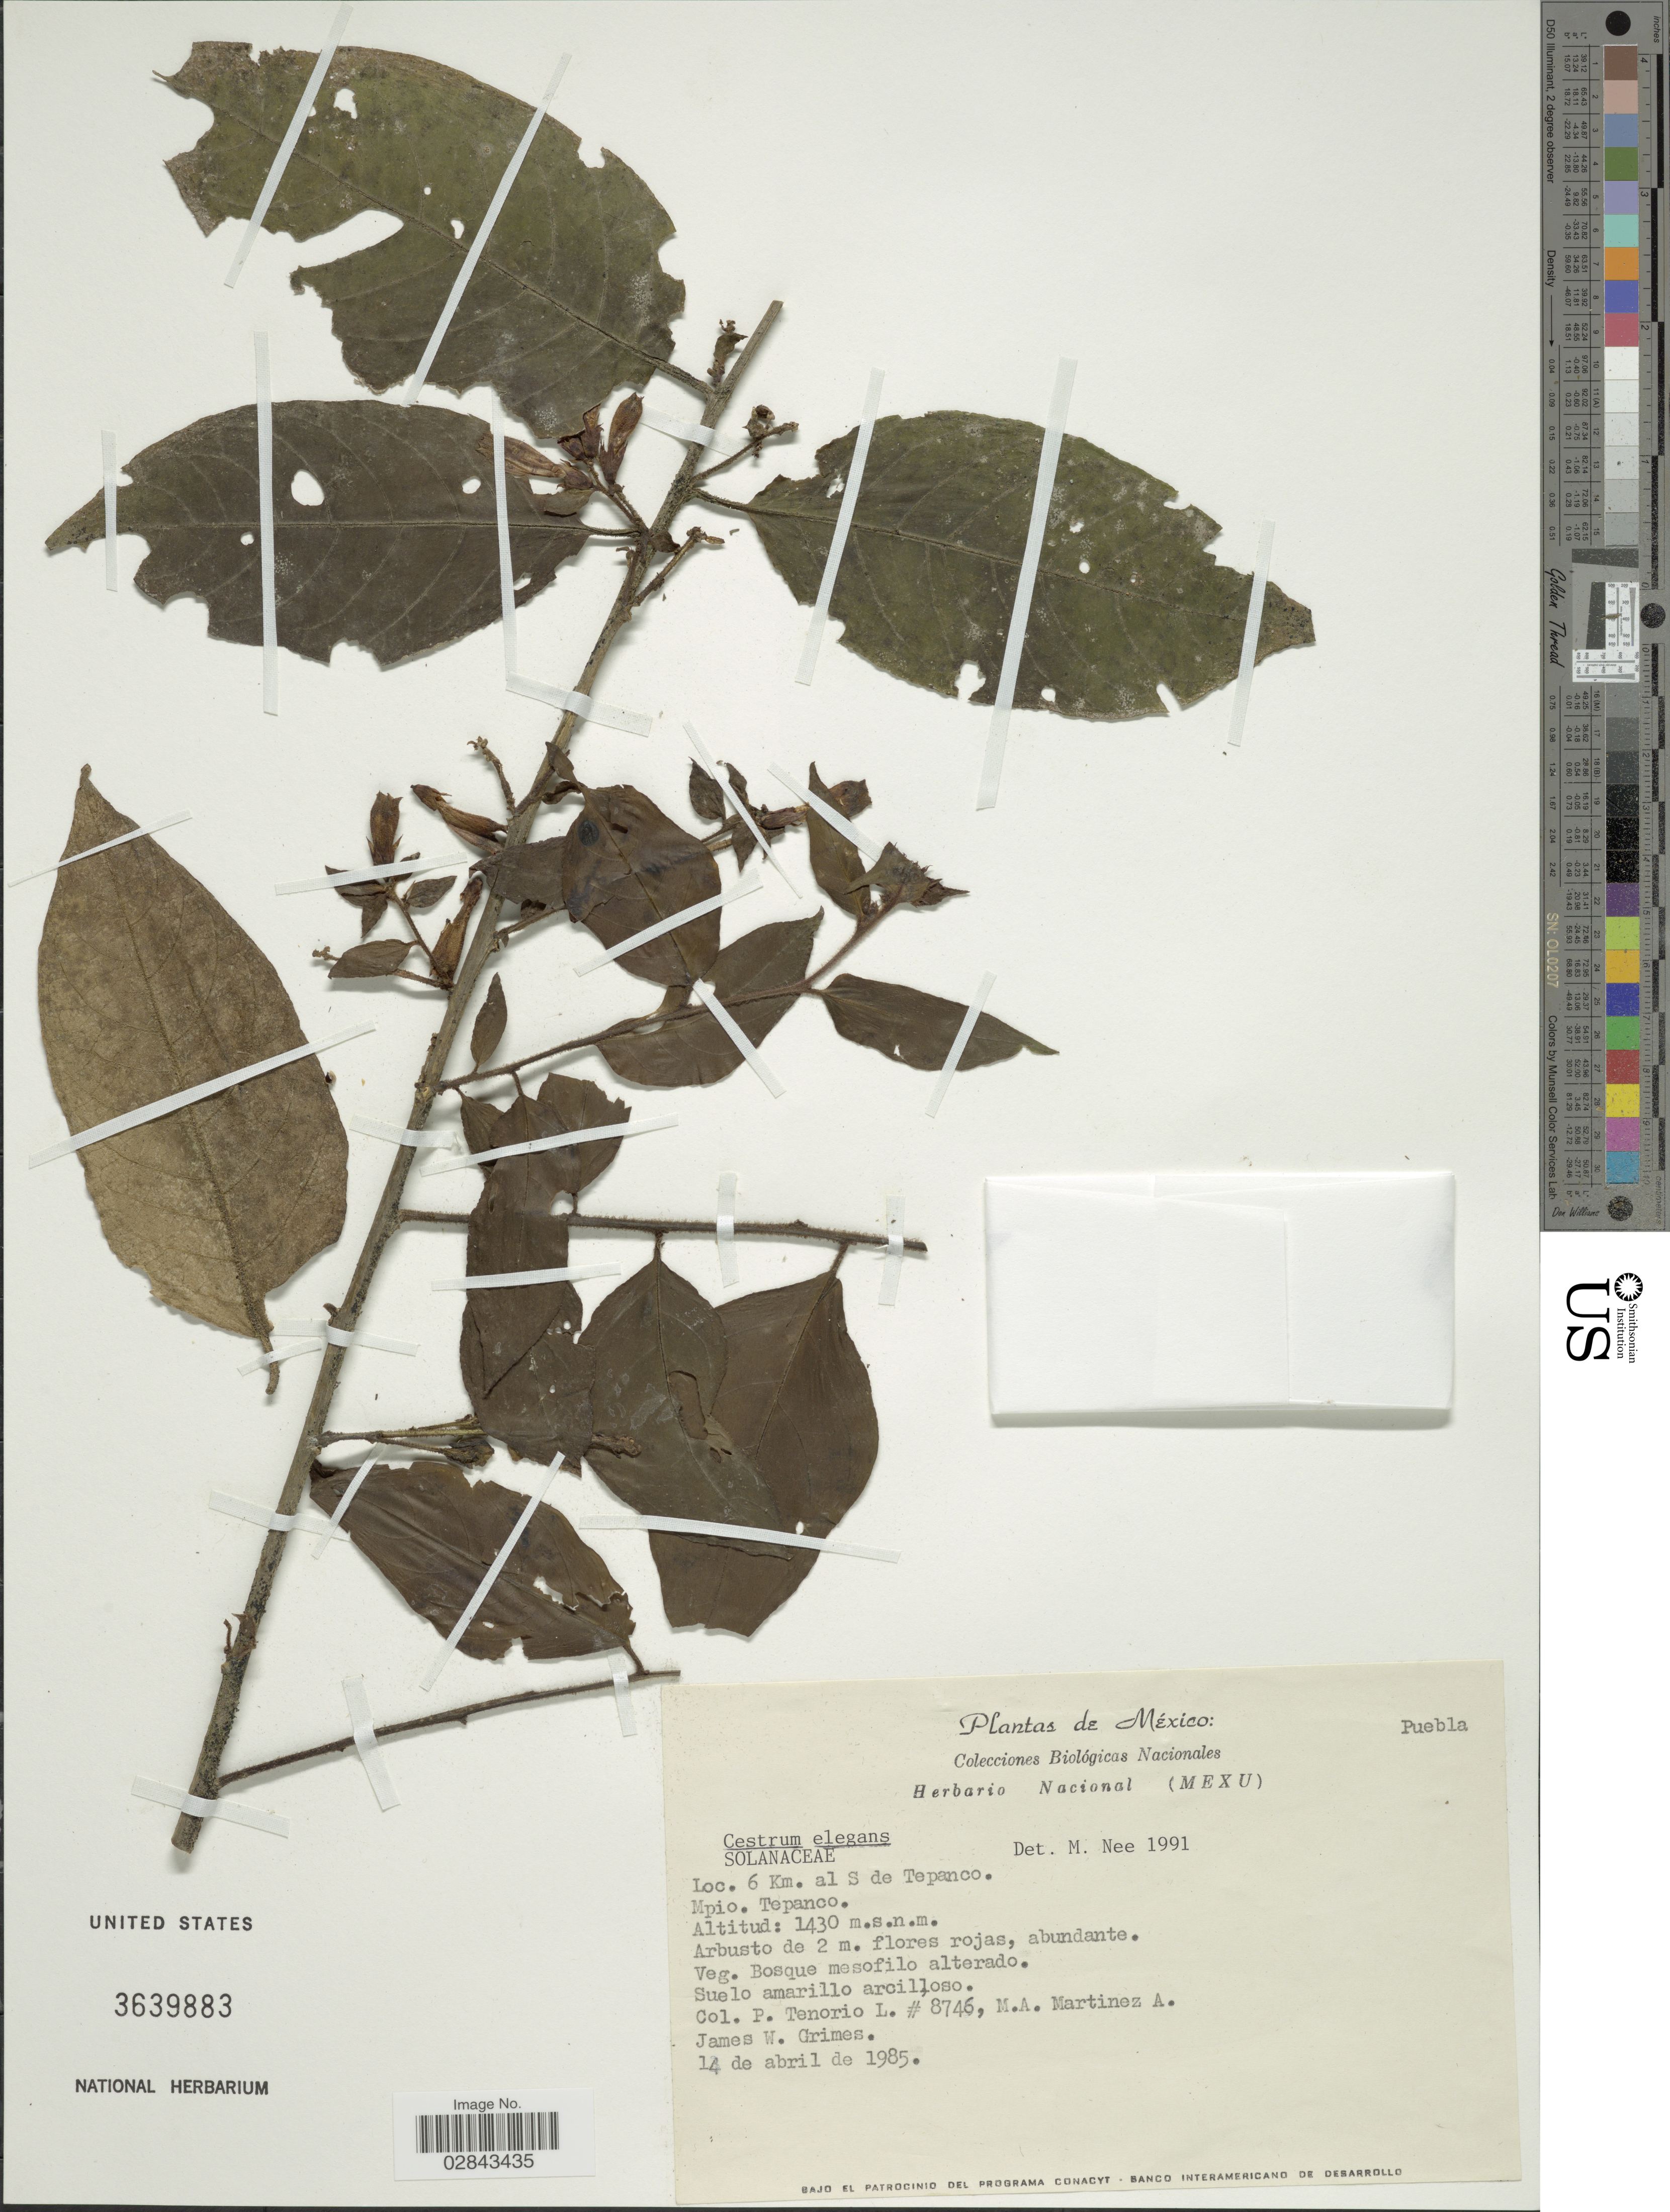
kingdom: Plantae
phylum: Tracheophyta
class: Magnoliopsida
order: Solanales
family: Solanaceae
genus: Cestrum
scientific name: Cestrum elegans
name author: (Brongn.) Schltdl.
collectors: P. Tenorio L., M. A. Martínez Alfaro & J. W. Grimes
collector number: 8746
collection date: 1985-04-14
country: Mexico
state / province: Puebla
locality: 6 Km. al S de Tepanco. Mpio. Tepanco.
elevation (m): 1430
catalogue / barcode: US 3639883